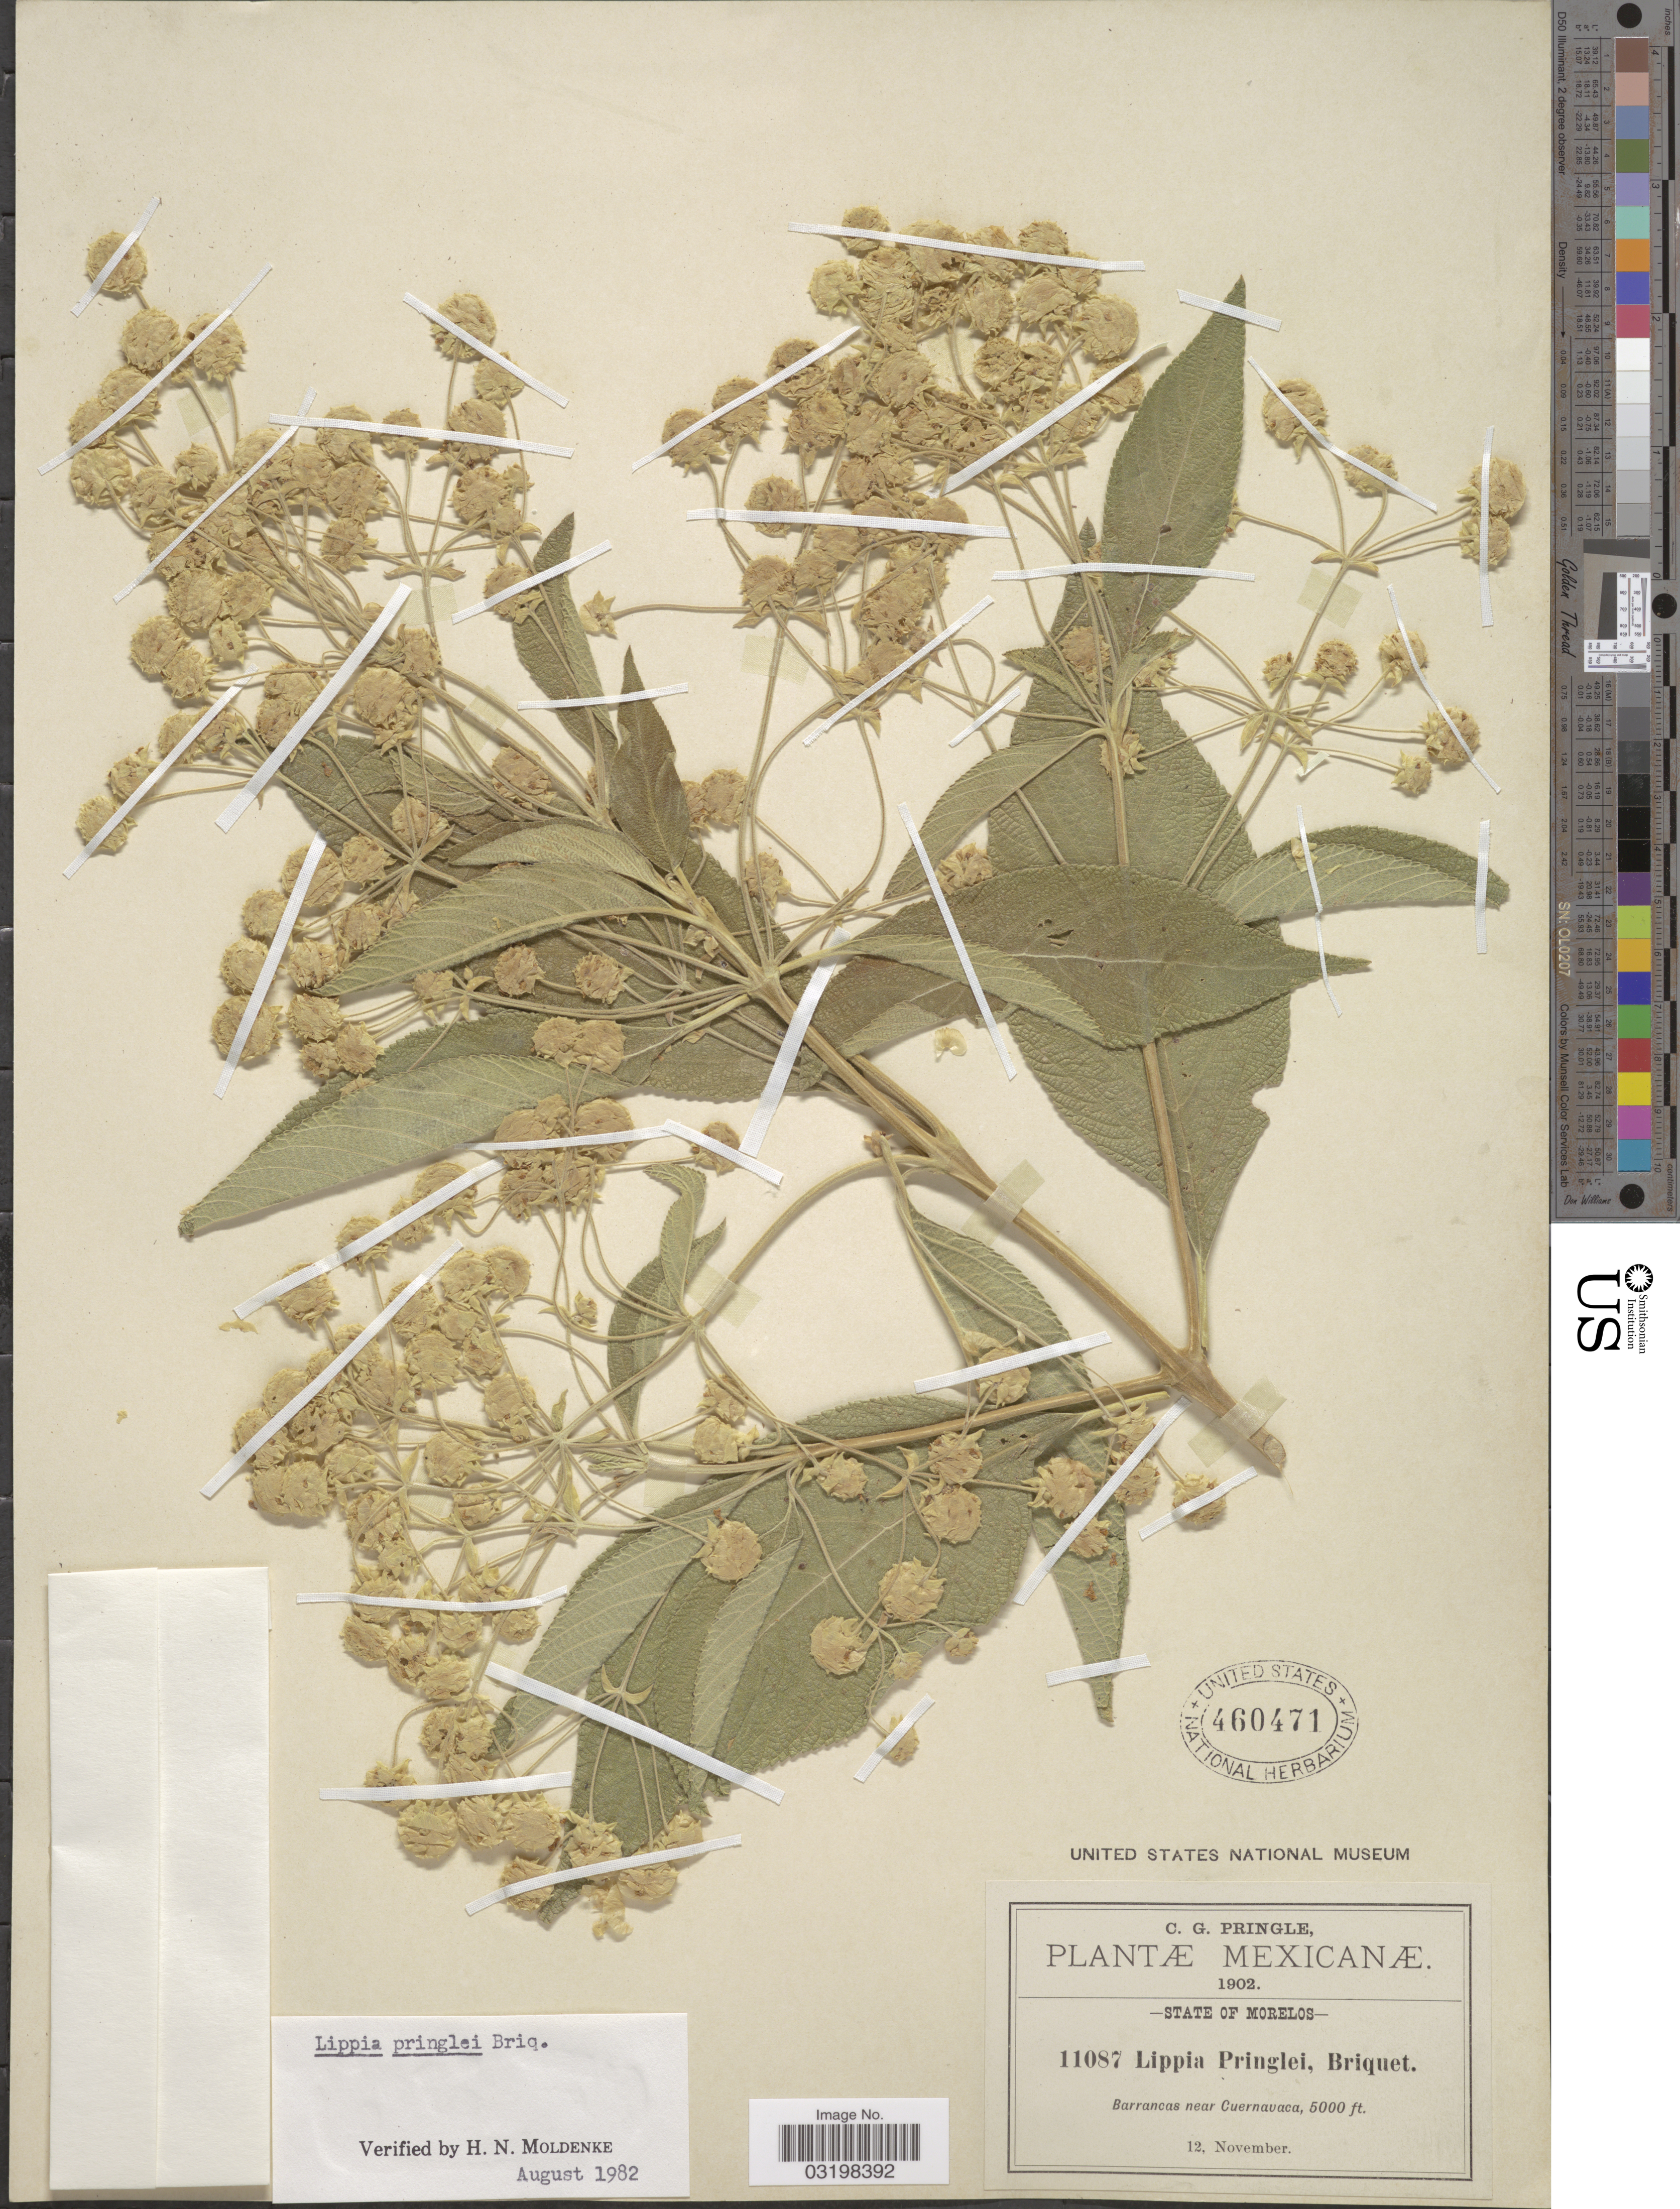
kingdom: Plantae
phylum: Tracheophyta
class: Magnoliopsida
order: Lamiales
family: Verbenaceae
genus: Lippia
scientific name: Lippia umbellata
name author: Cav.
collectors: C. G. Pringle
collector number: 11087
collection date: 1902-11-12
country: Mexico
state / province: Morelos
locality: Barrancas near Cuernavaca.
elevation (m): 1524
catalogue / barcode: US 460471